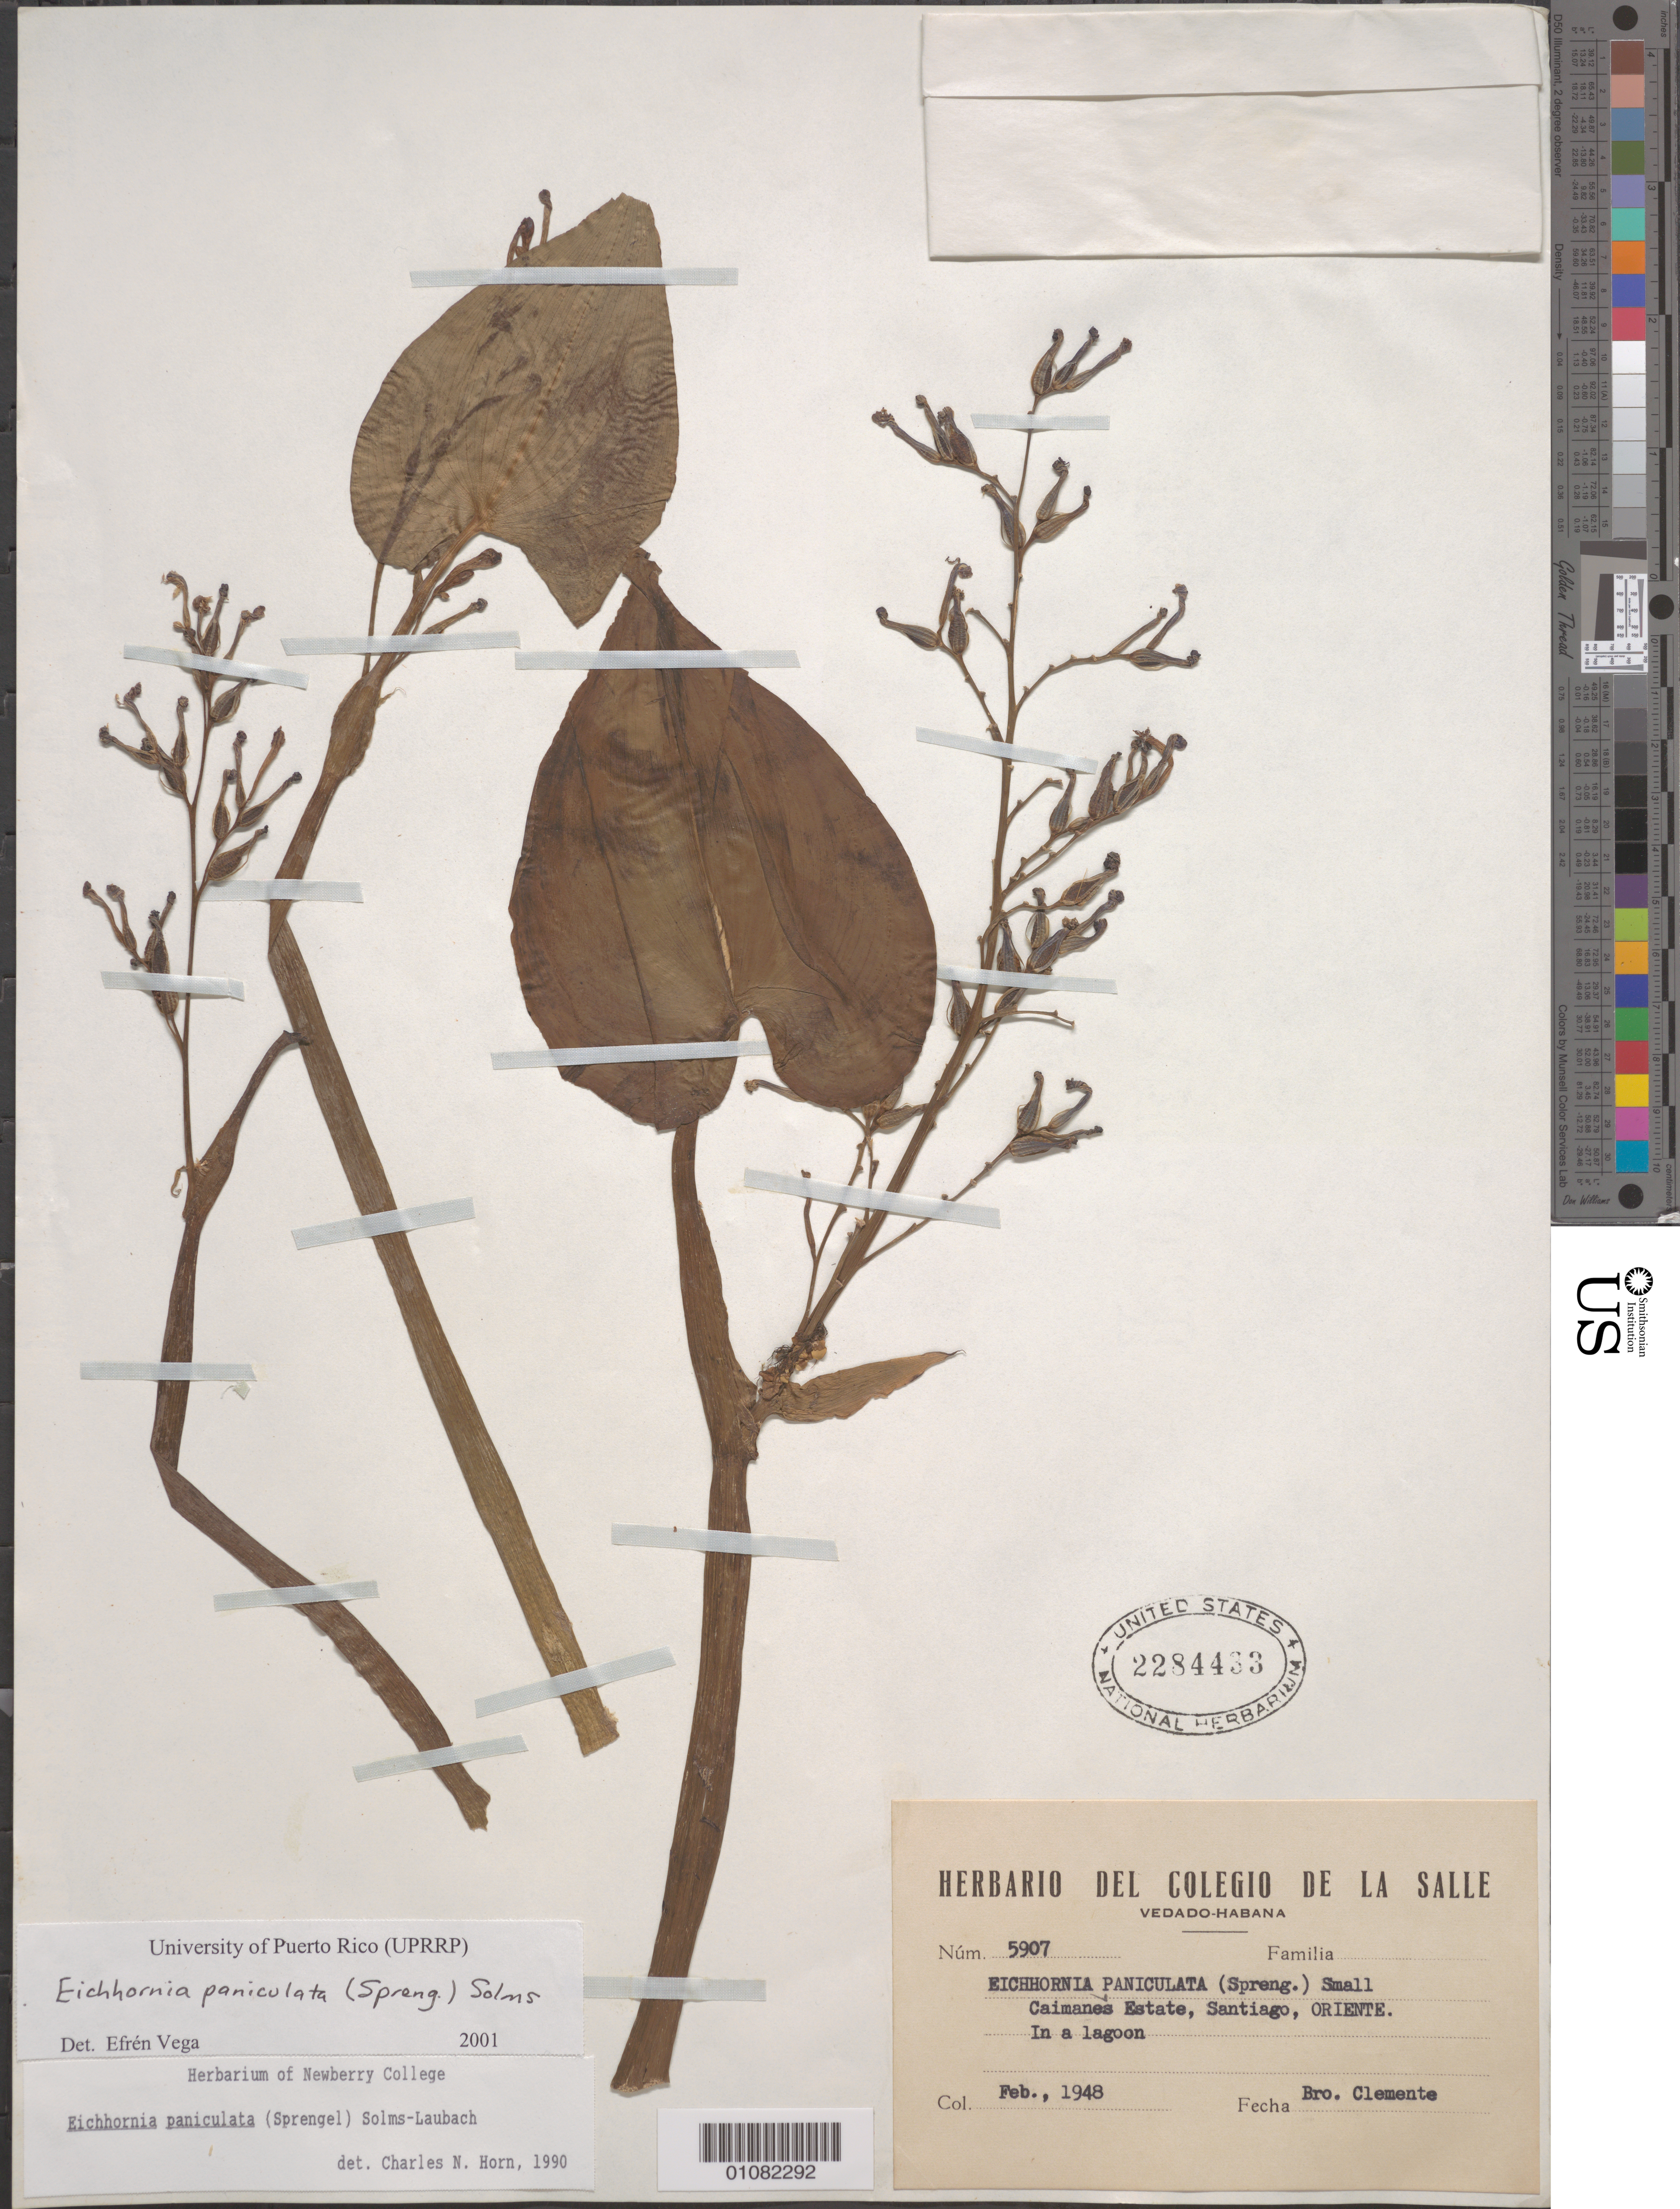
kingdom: Plantae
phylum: Tracheophyta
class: Liliopsida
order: Commelinales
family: Pontederiaceae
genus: Eichhornia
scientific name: Eichhornia paniculata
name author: Solms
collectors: Bro. Clemente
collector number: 5907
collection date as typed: Feb 1948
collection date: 1948-02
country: Cuba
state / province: Santiago de Cuba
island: Cuba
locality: Caimanes Estate, Santiago, Oriente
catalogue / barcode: US 2284438